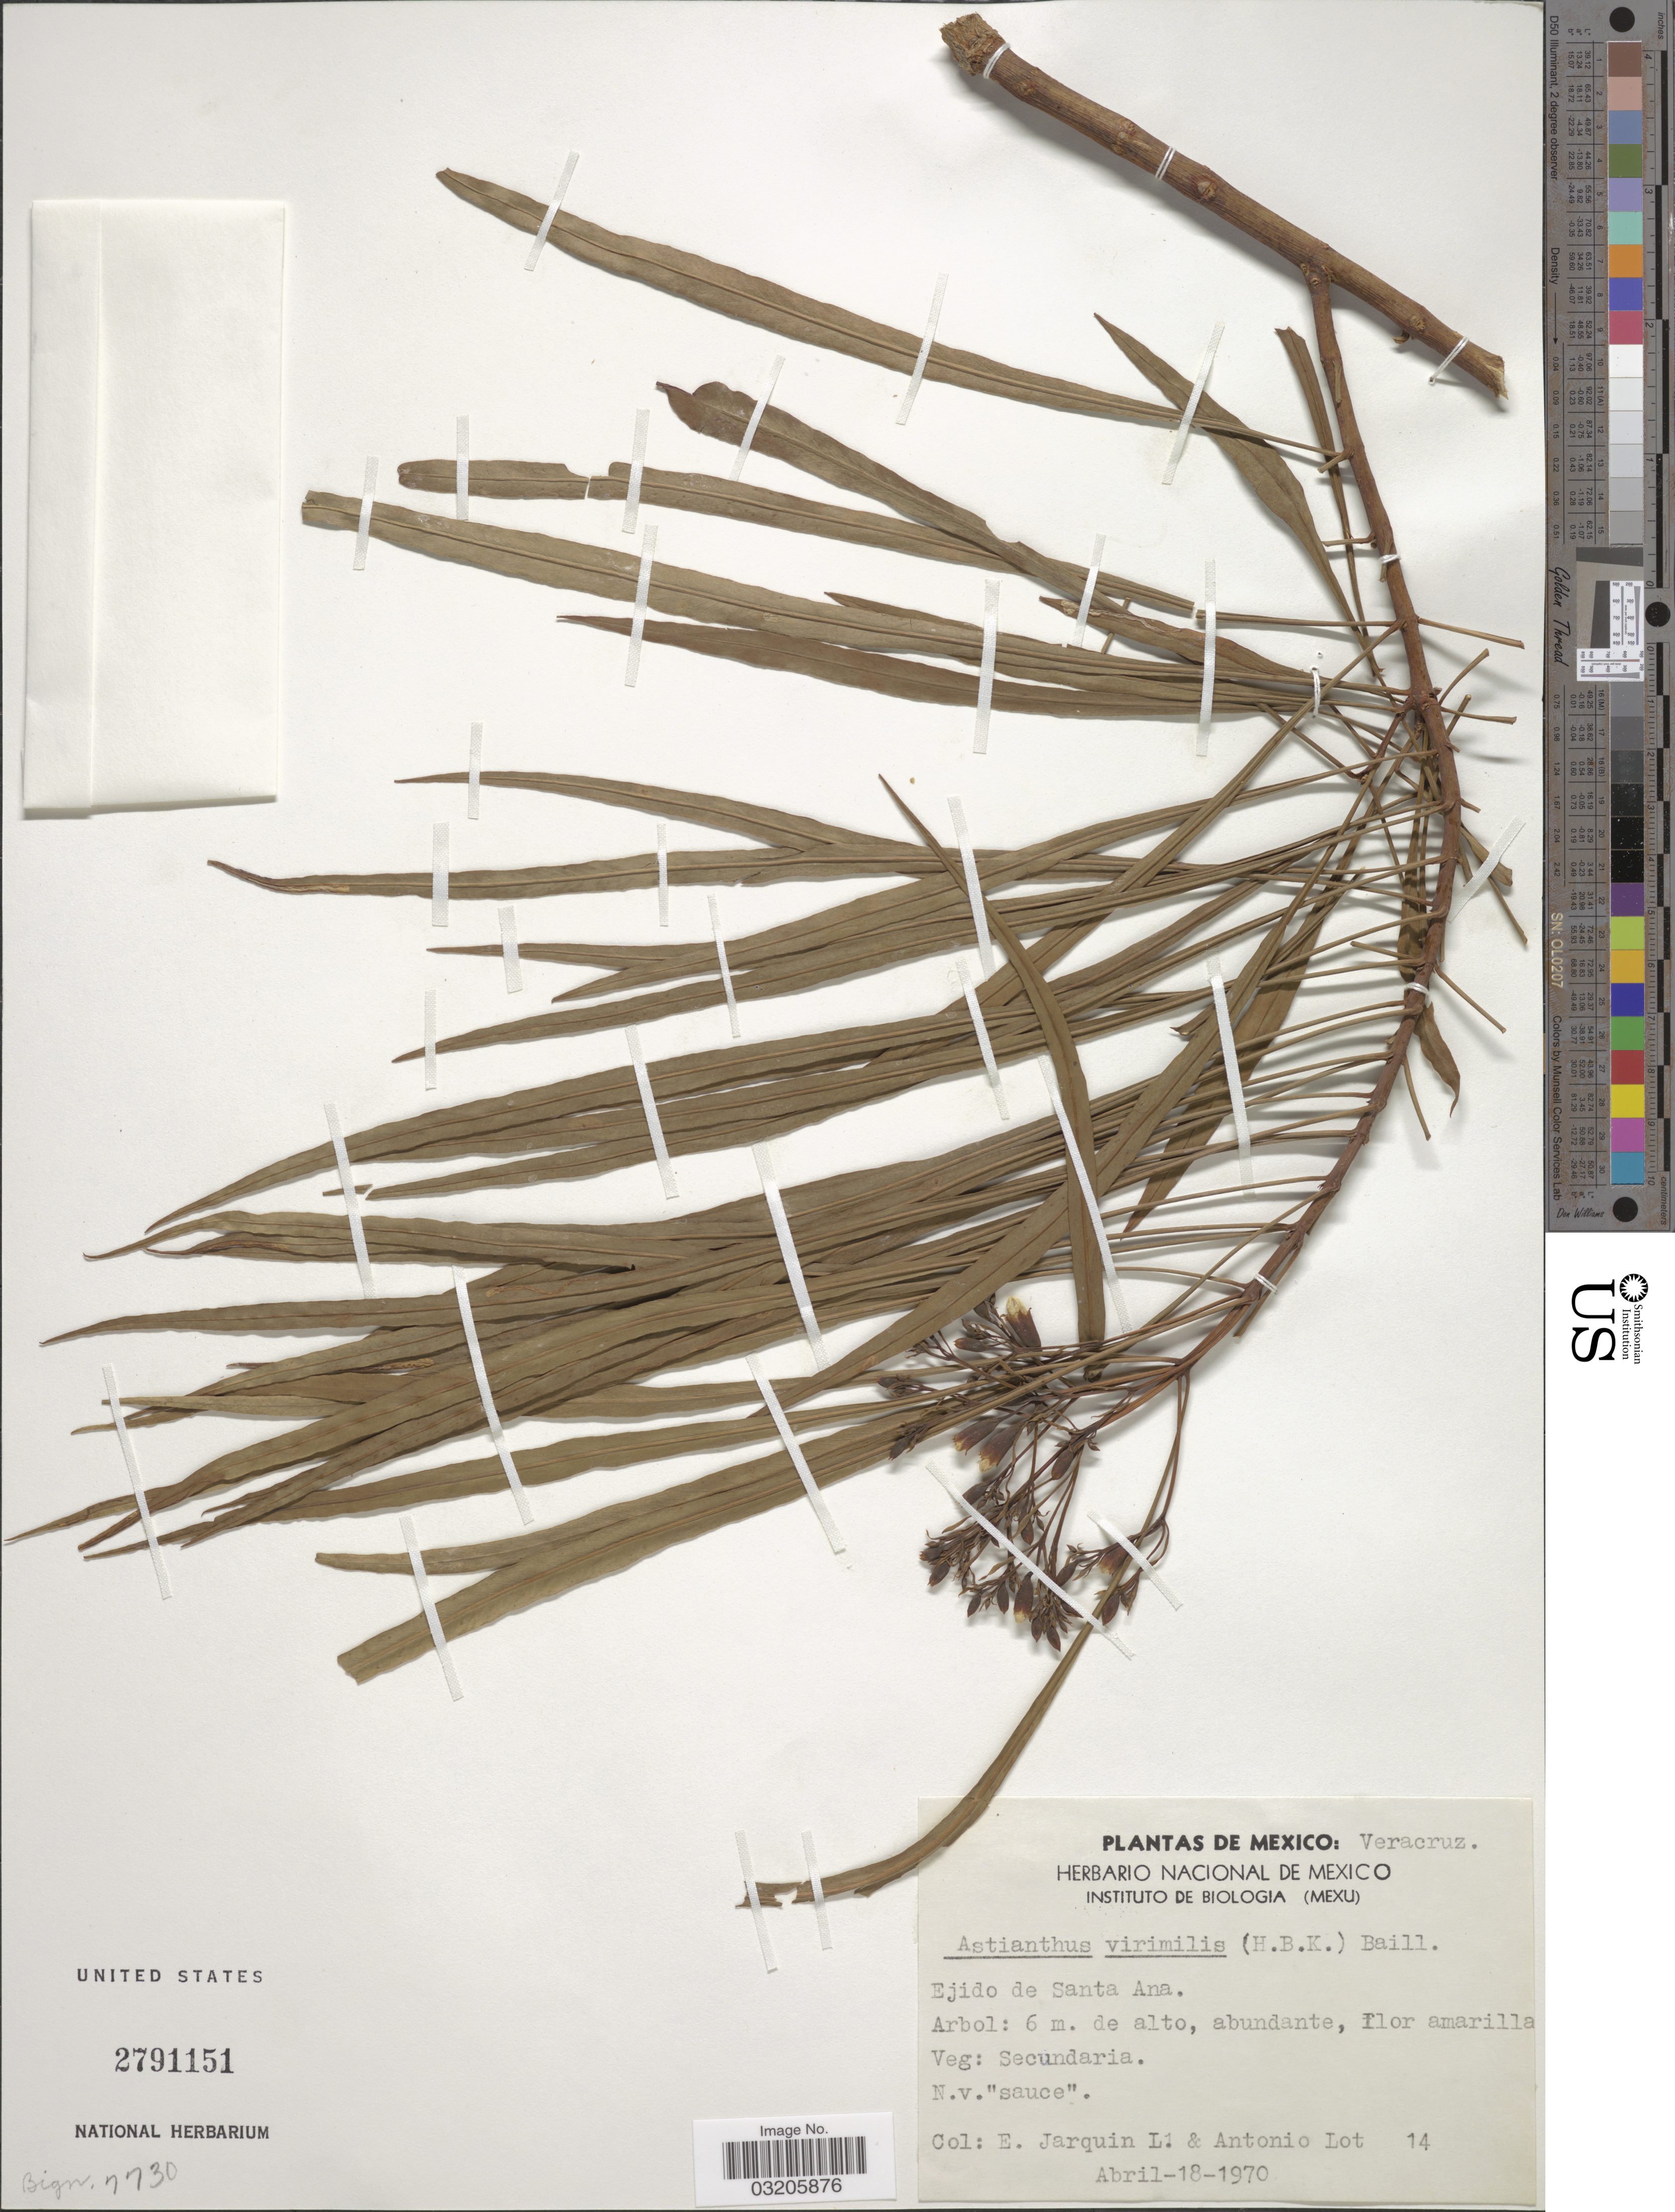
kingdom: Plantae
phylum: Tracheophyta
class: Magnoliopsida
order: Lamiales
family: Bignoniaceae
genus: Astianthus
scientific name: Astianthus viminalis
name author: (Kunth) Baill.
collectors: E. Jarquin L. & Lot, A.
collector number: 14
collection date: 1970-04-18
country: Mexico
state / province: Veracruz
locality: Veracruz. Ejido de Santa Ana. N.V. "sauce".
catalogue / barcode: US 2791151